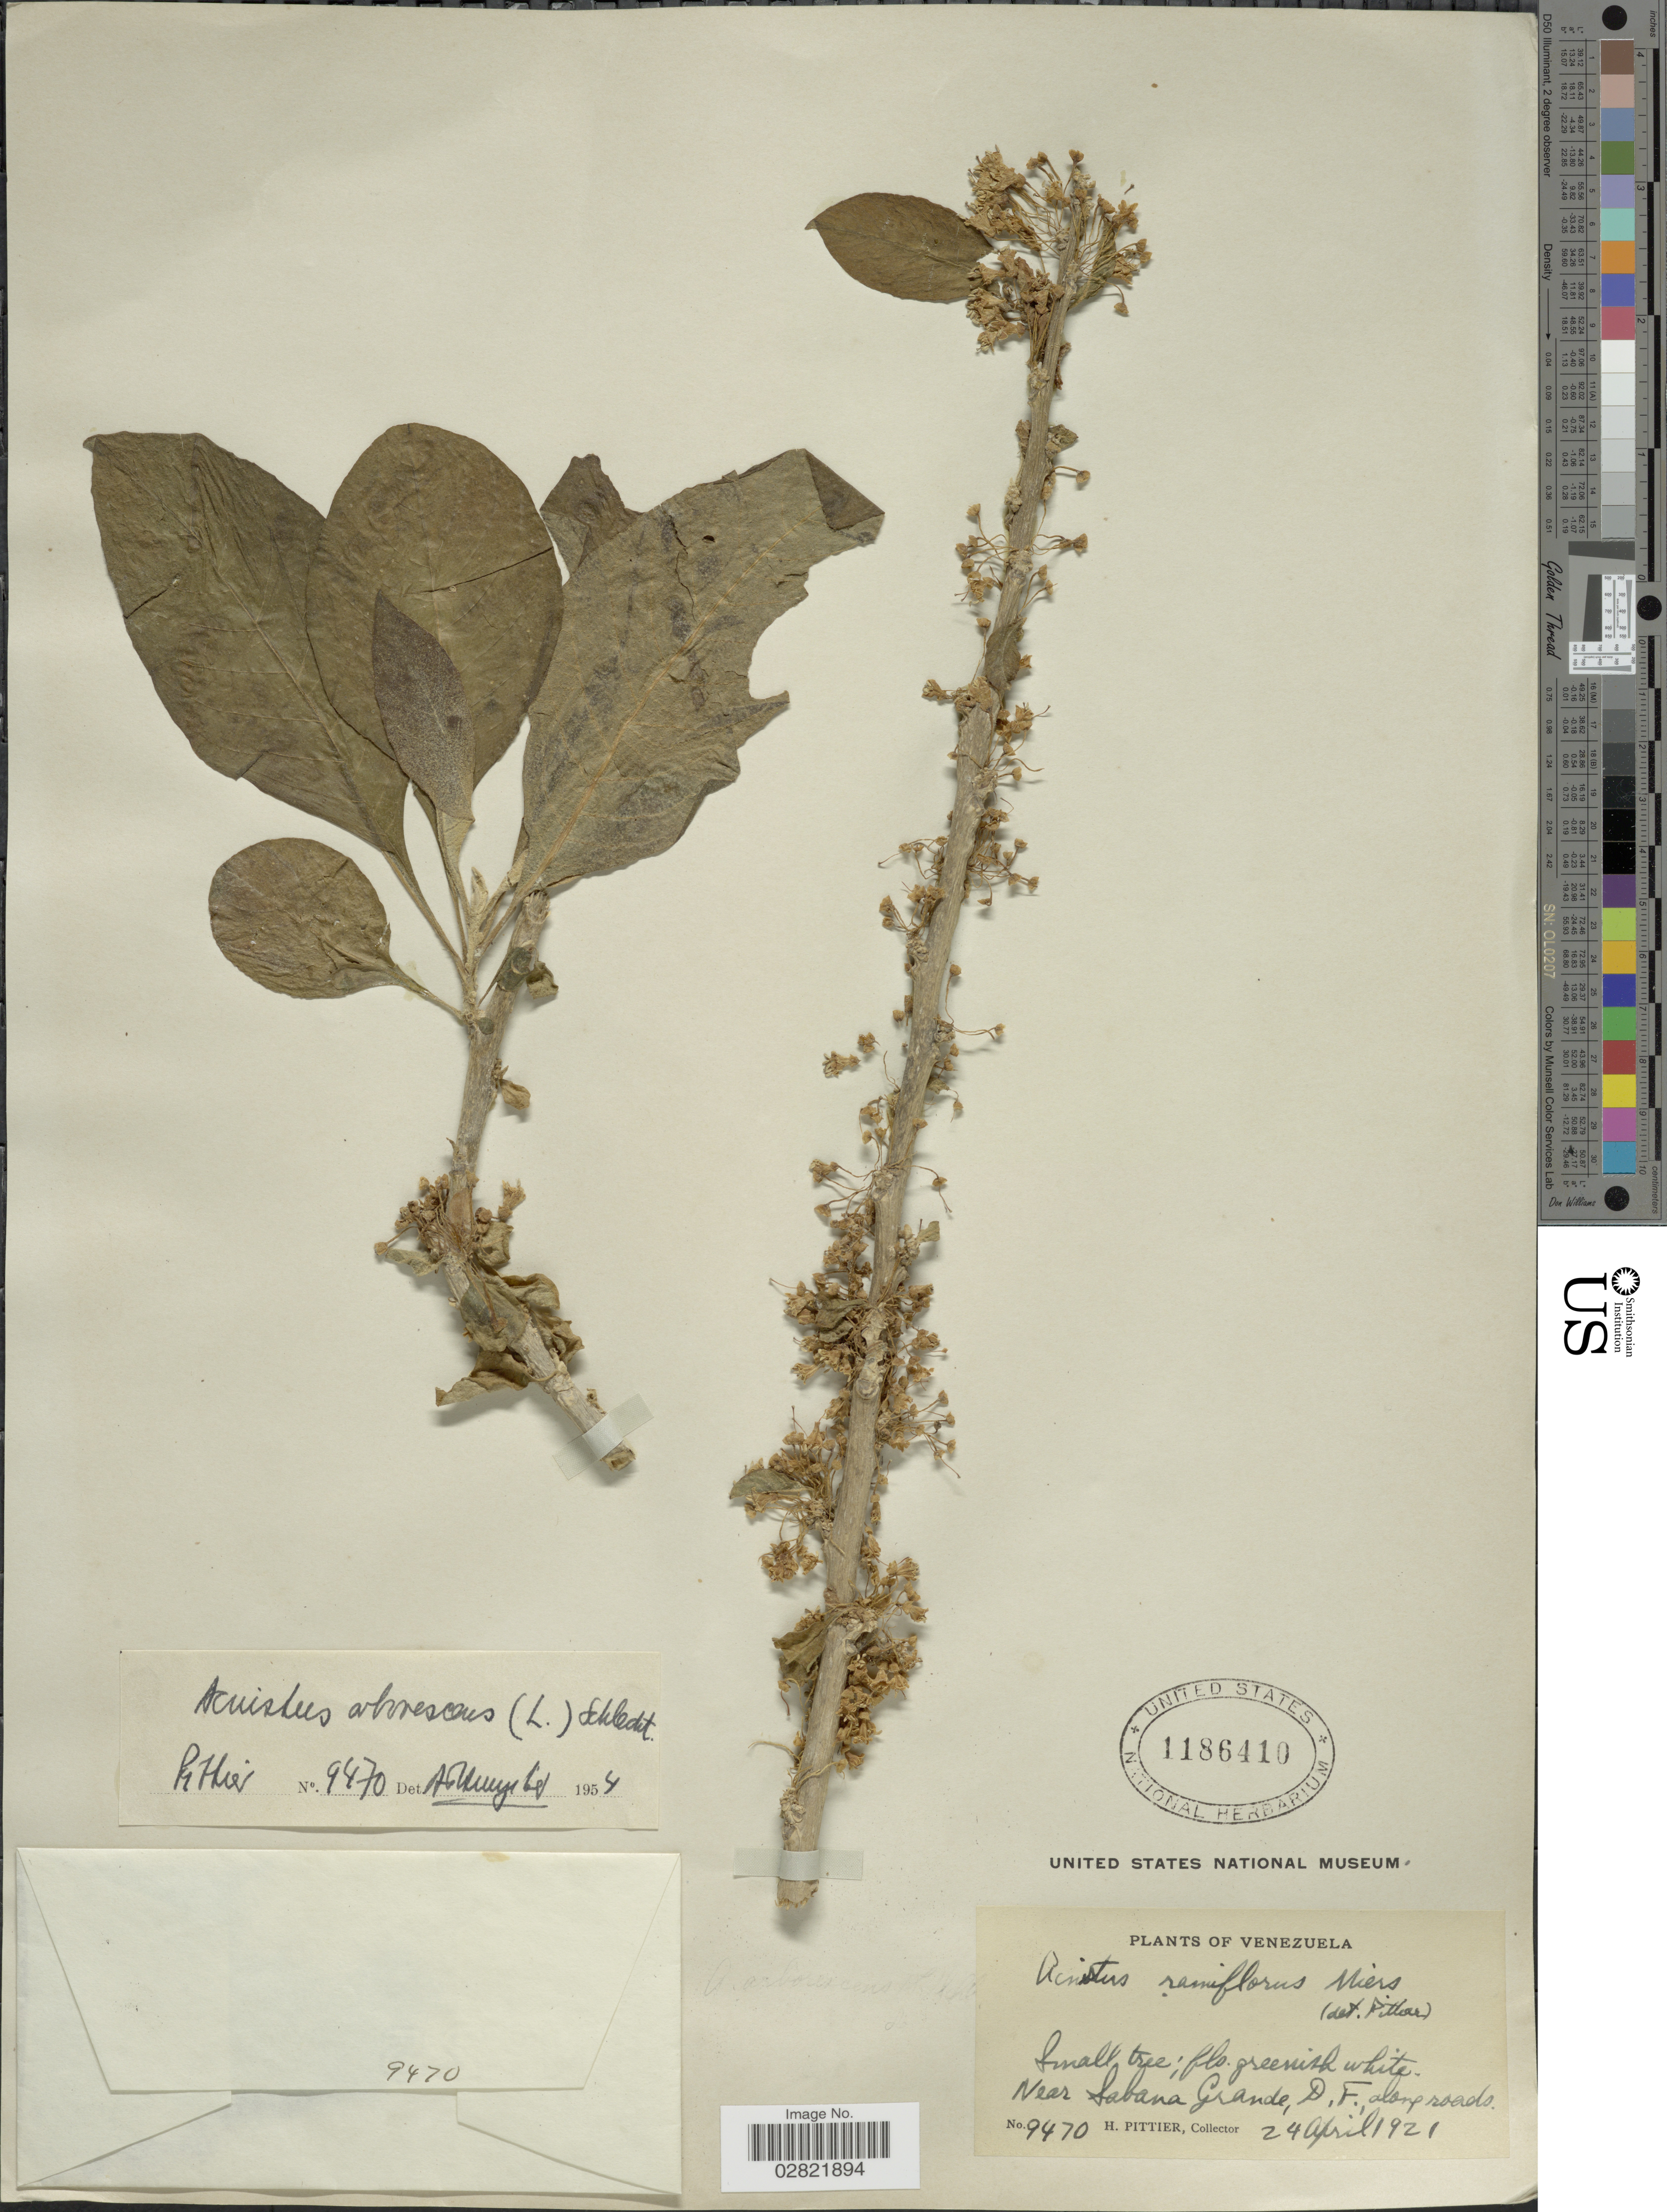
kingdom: Plantae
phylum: Tracheophyta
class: Magnoliopsida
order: Solanales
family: Solanaceae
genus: Acnistus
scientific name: Acnistus arborescens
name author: (L.) Schltdl.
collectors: H. F. Pittier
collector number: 9470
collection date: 1921-04-24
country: Venezuela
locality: Near Sabana Grande, D.F., along roads.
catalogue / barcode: US 1186410